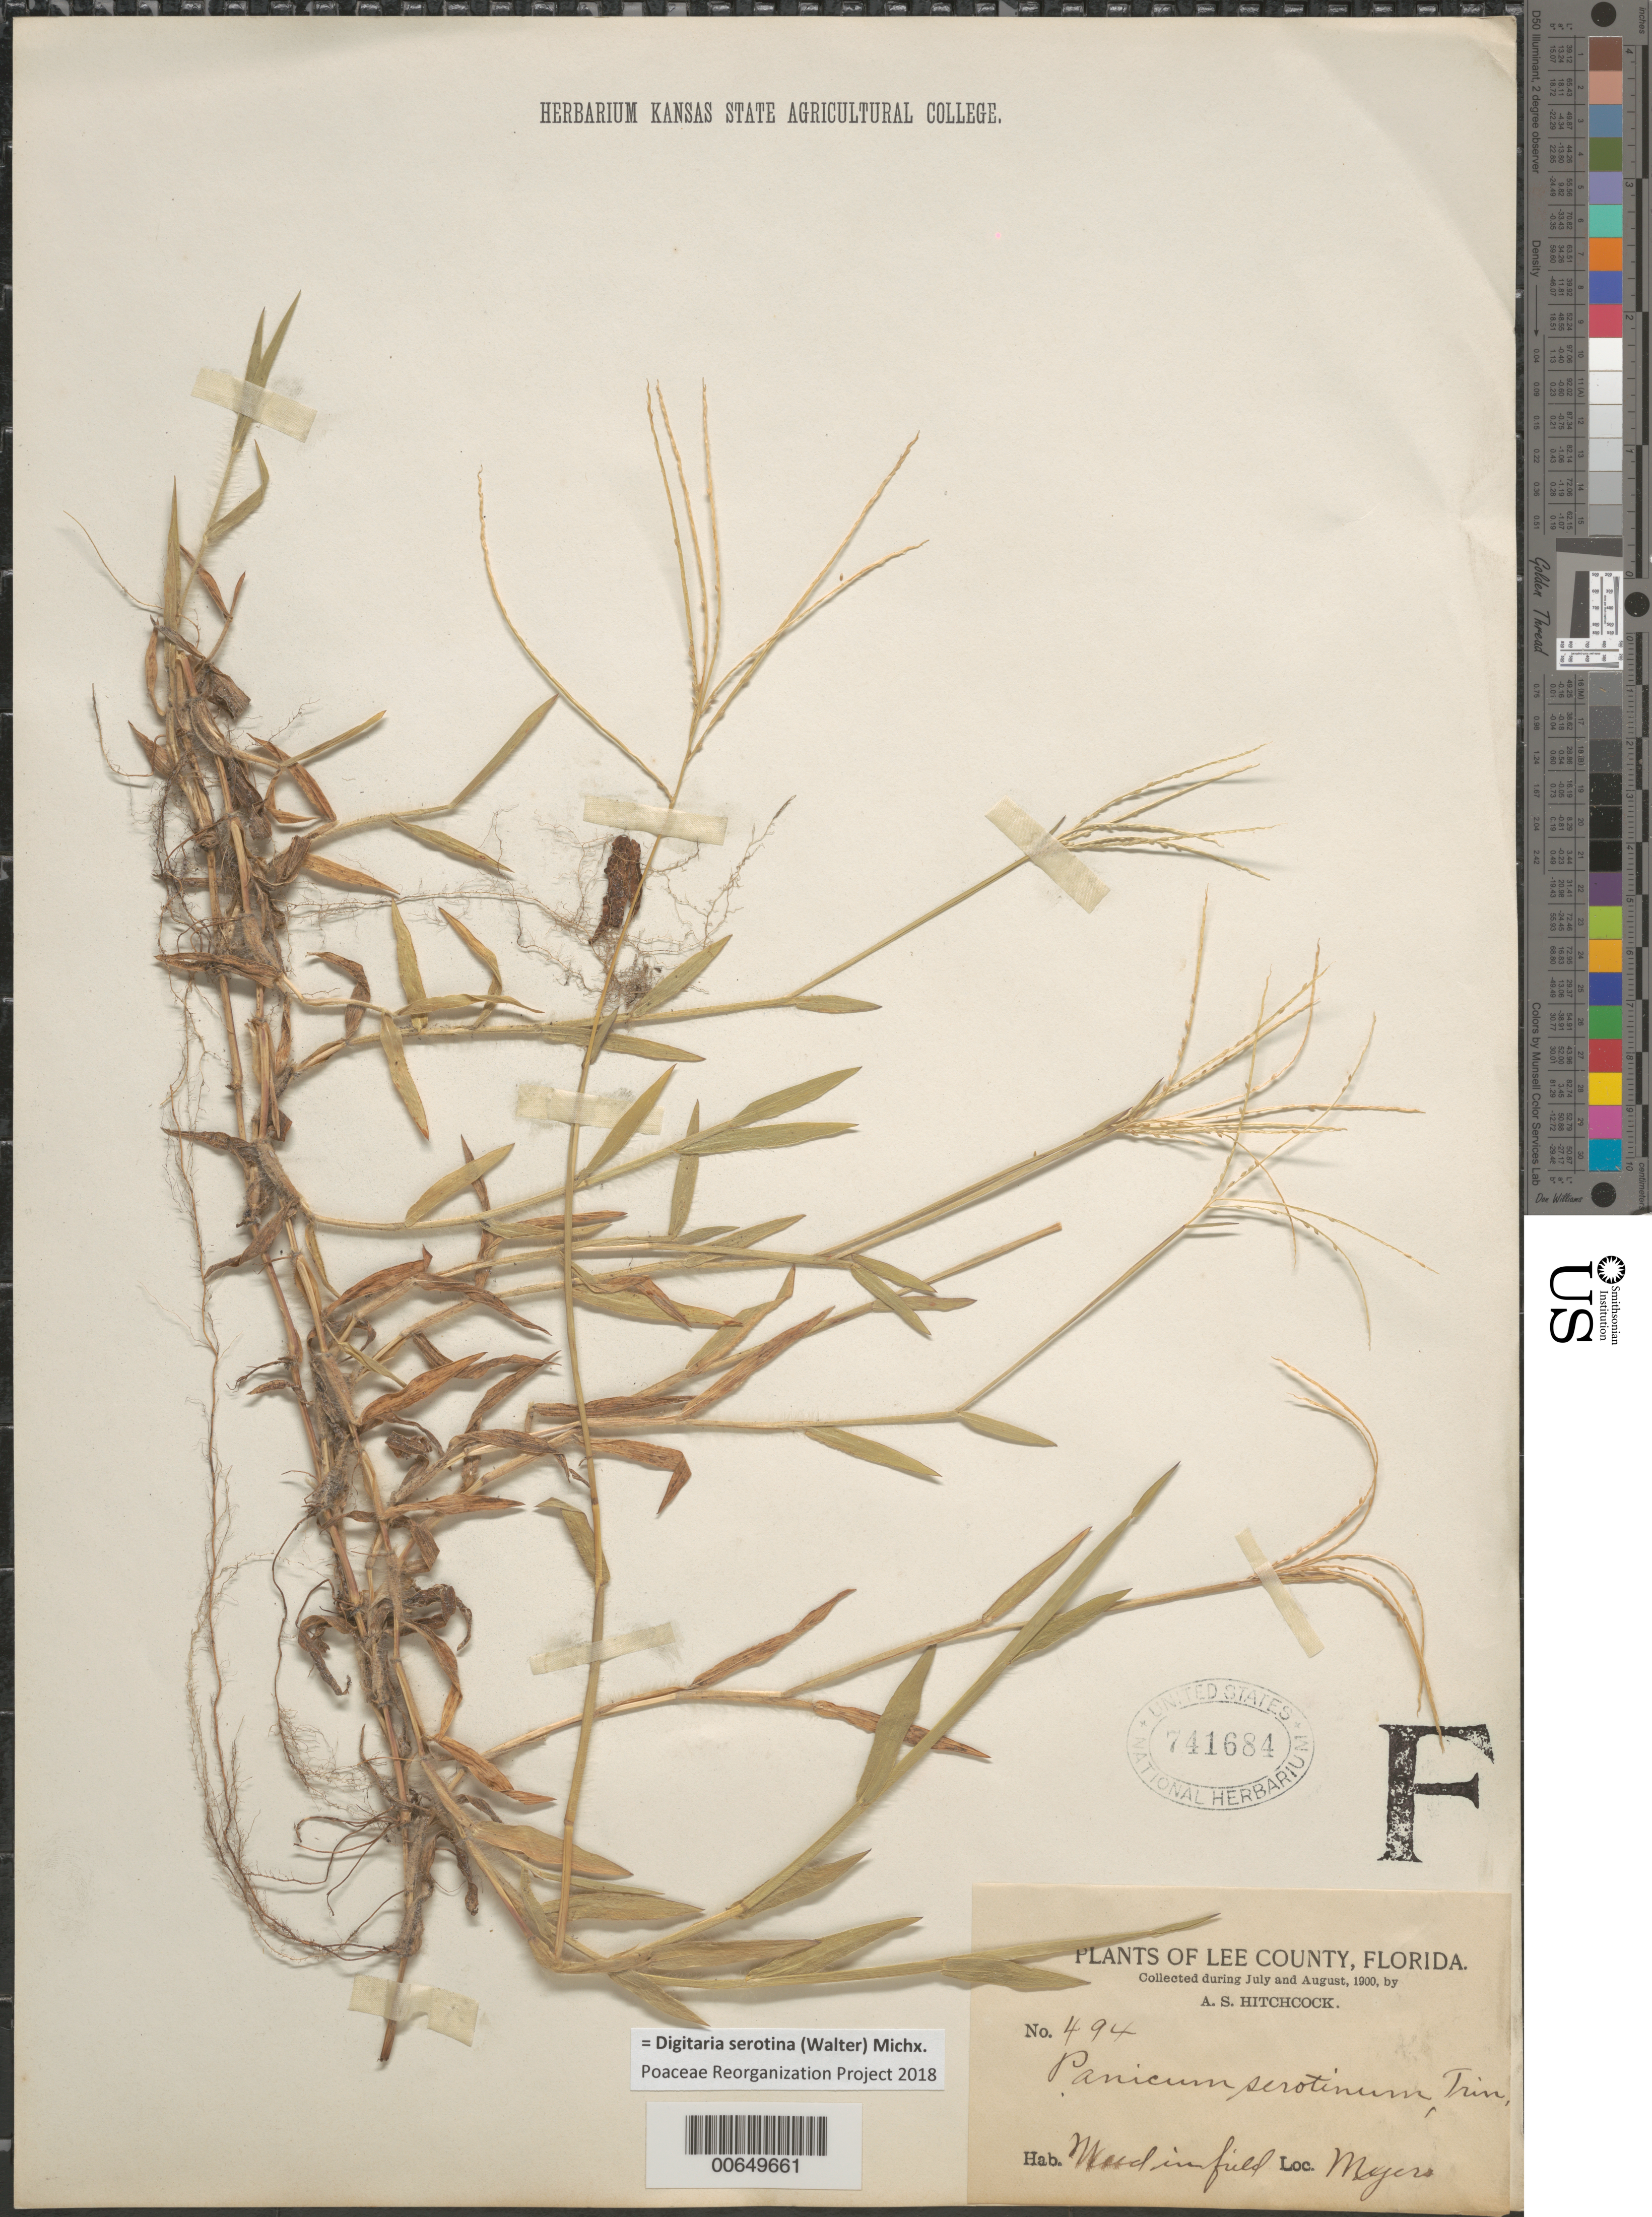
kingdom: Plantae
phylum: Tracheophyta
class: Liliopsida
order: Poales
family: Poaceae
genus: Digitaria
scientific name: Digitaria serotina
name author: (Walter) Michx.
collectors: A. S. Hitchcock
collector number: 494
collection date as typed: Jul 1900 to -- Aug 1900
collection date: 1900-07/1900-08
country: United States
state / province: Florida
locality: Myers.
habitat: Weed in field.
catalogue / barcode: US 741684